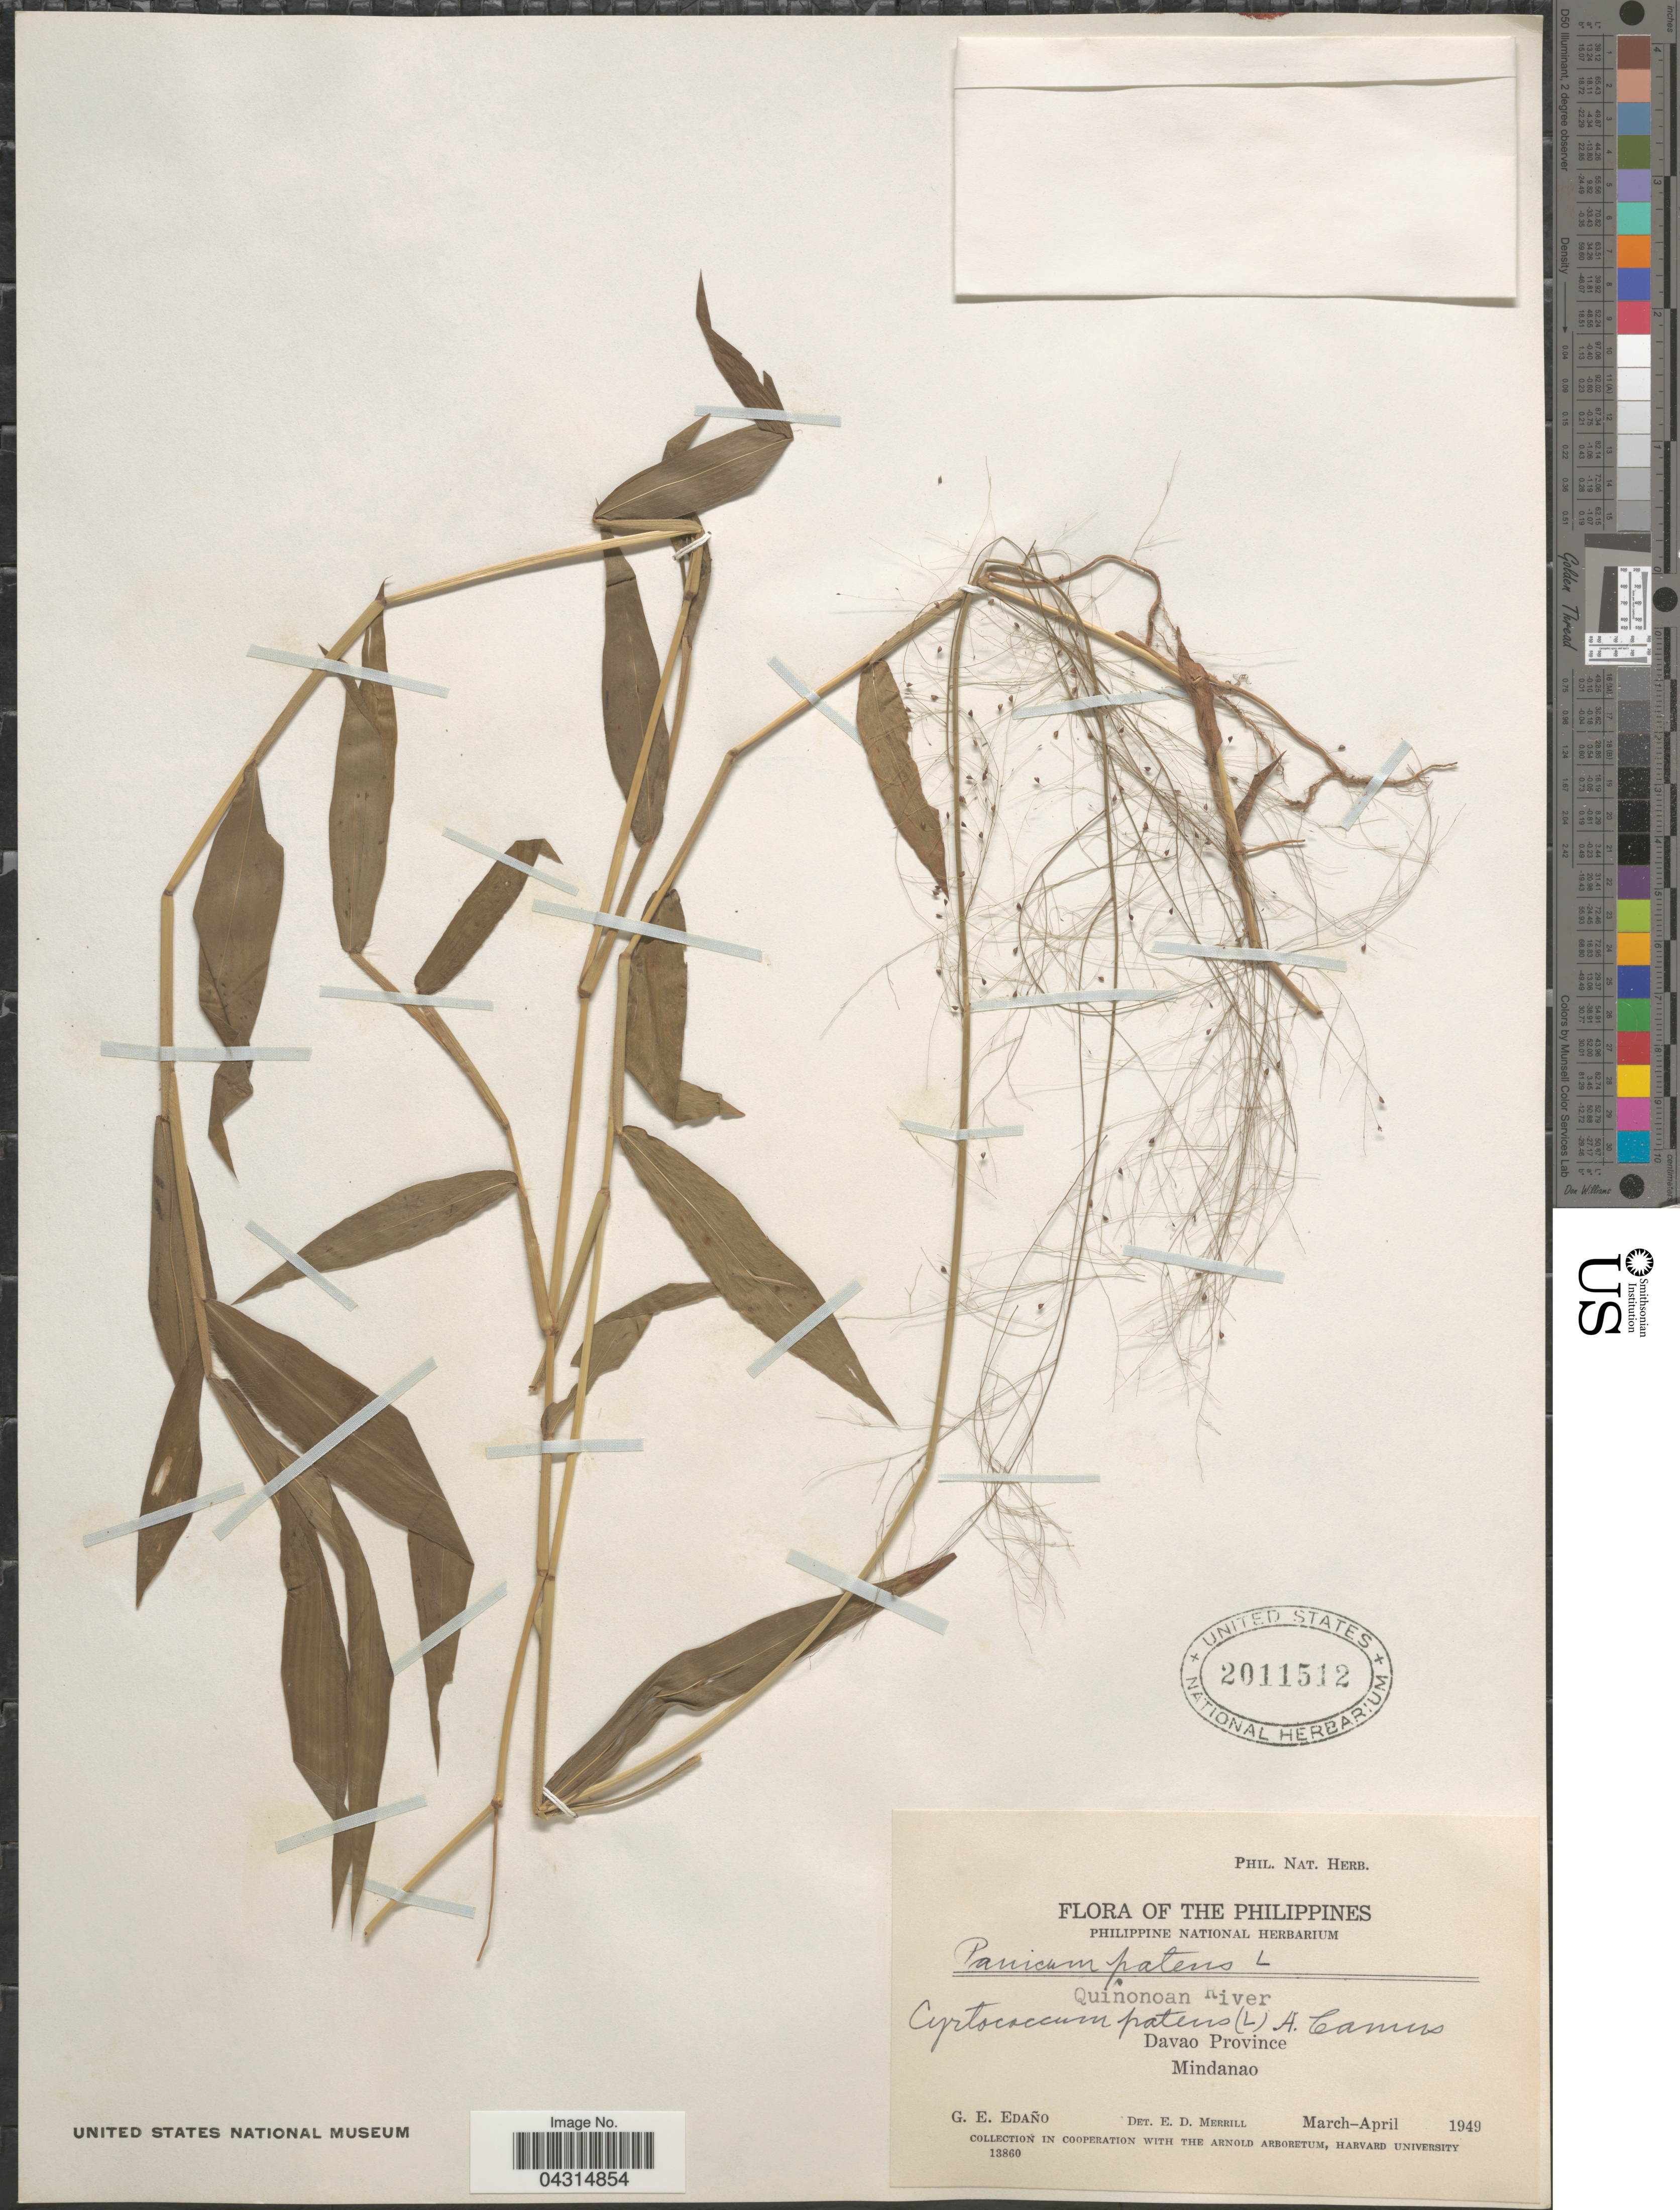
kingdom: Plantae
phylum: Tracheophyta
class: Liliopsida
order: Poales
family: Poaceae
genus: Cyrtococcum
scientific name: Cyrtococcum patens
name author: (L.) A. Camus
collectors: G. E. Edaño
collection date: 1949-03/1949-04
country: Philippines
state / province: Davao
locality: Quinonoan River. Mindanao.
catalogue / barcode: US 2011512